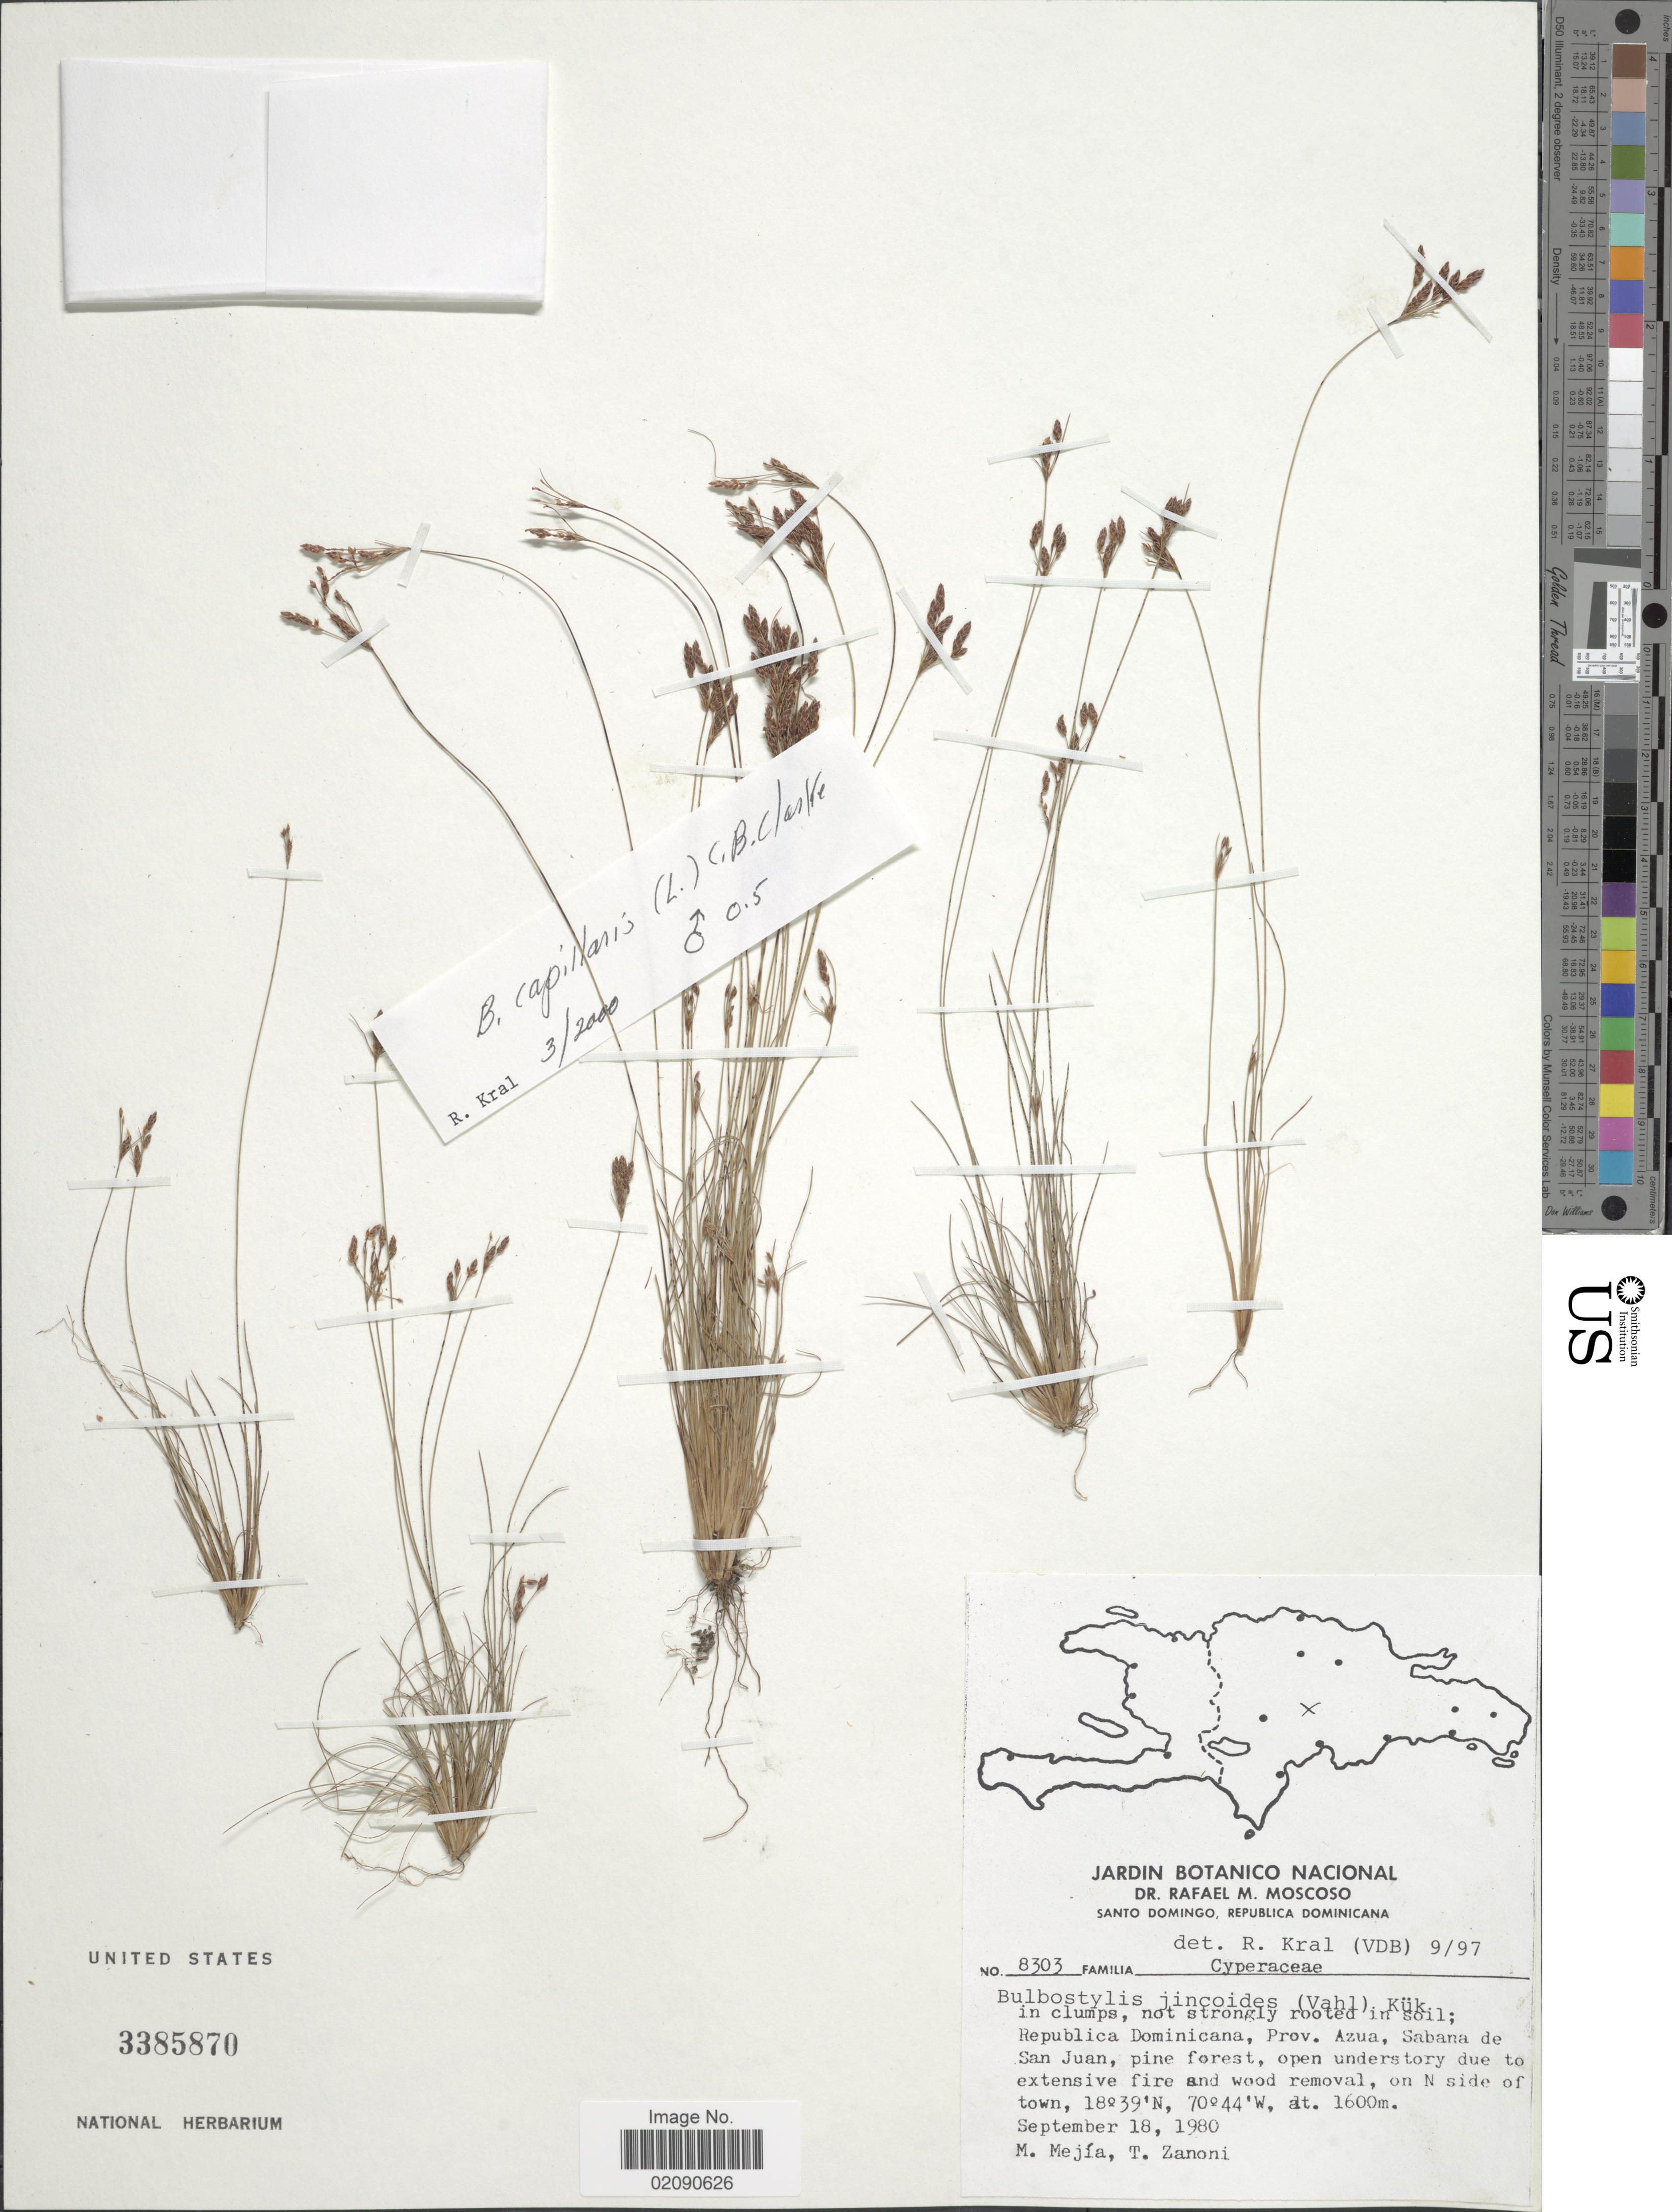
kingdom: Plantae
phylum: Tracheophyta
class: Liliopsida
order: Poales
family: Cyperaceae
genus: Bulbostylis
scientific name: Bulbostylis juncoides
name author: (Vahl) Kük. ex Herter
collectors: M. Mejia & T. A. Zanoni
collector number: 8303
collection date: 1980-09-18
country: Dominican Republic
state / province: Azua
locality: Republica Dominicana, Prov. Azua, Sabana de San Juan, pine forest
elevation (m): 1600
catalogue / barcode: US 3385870